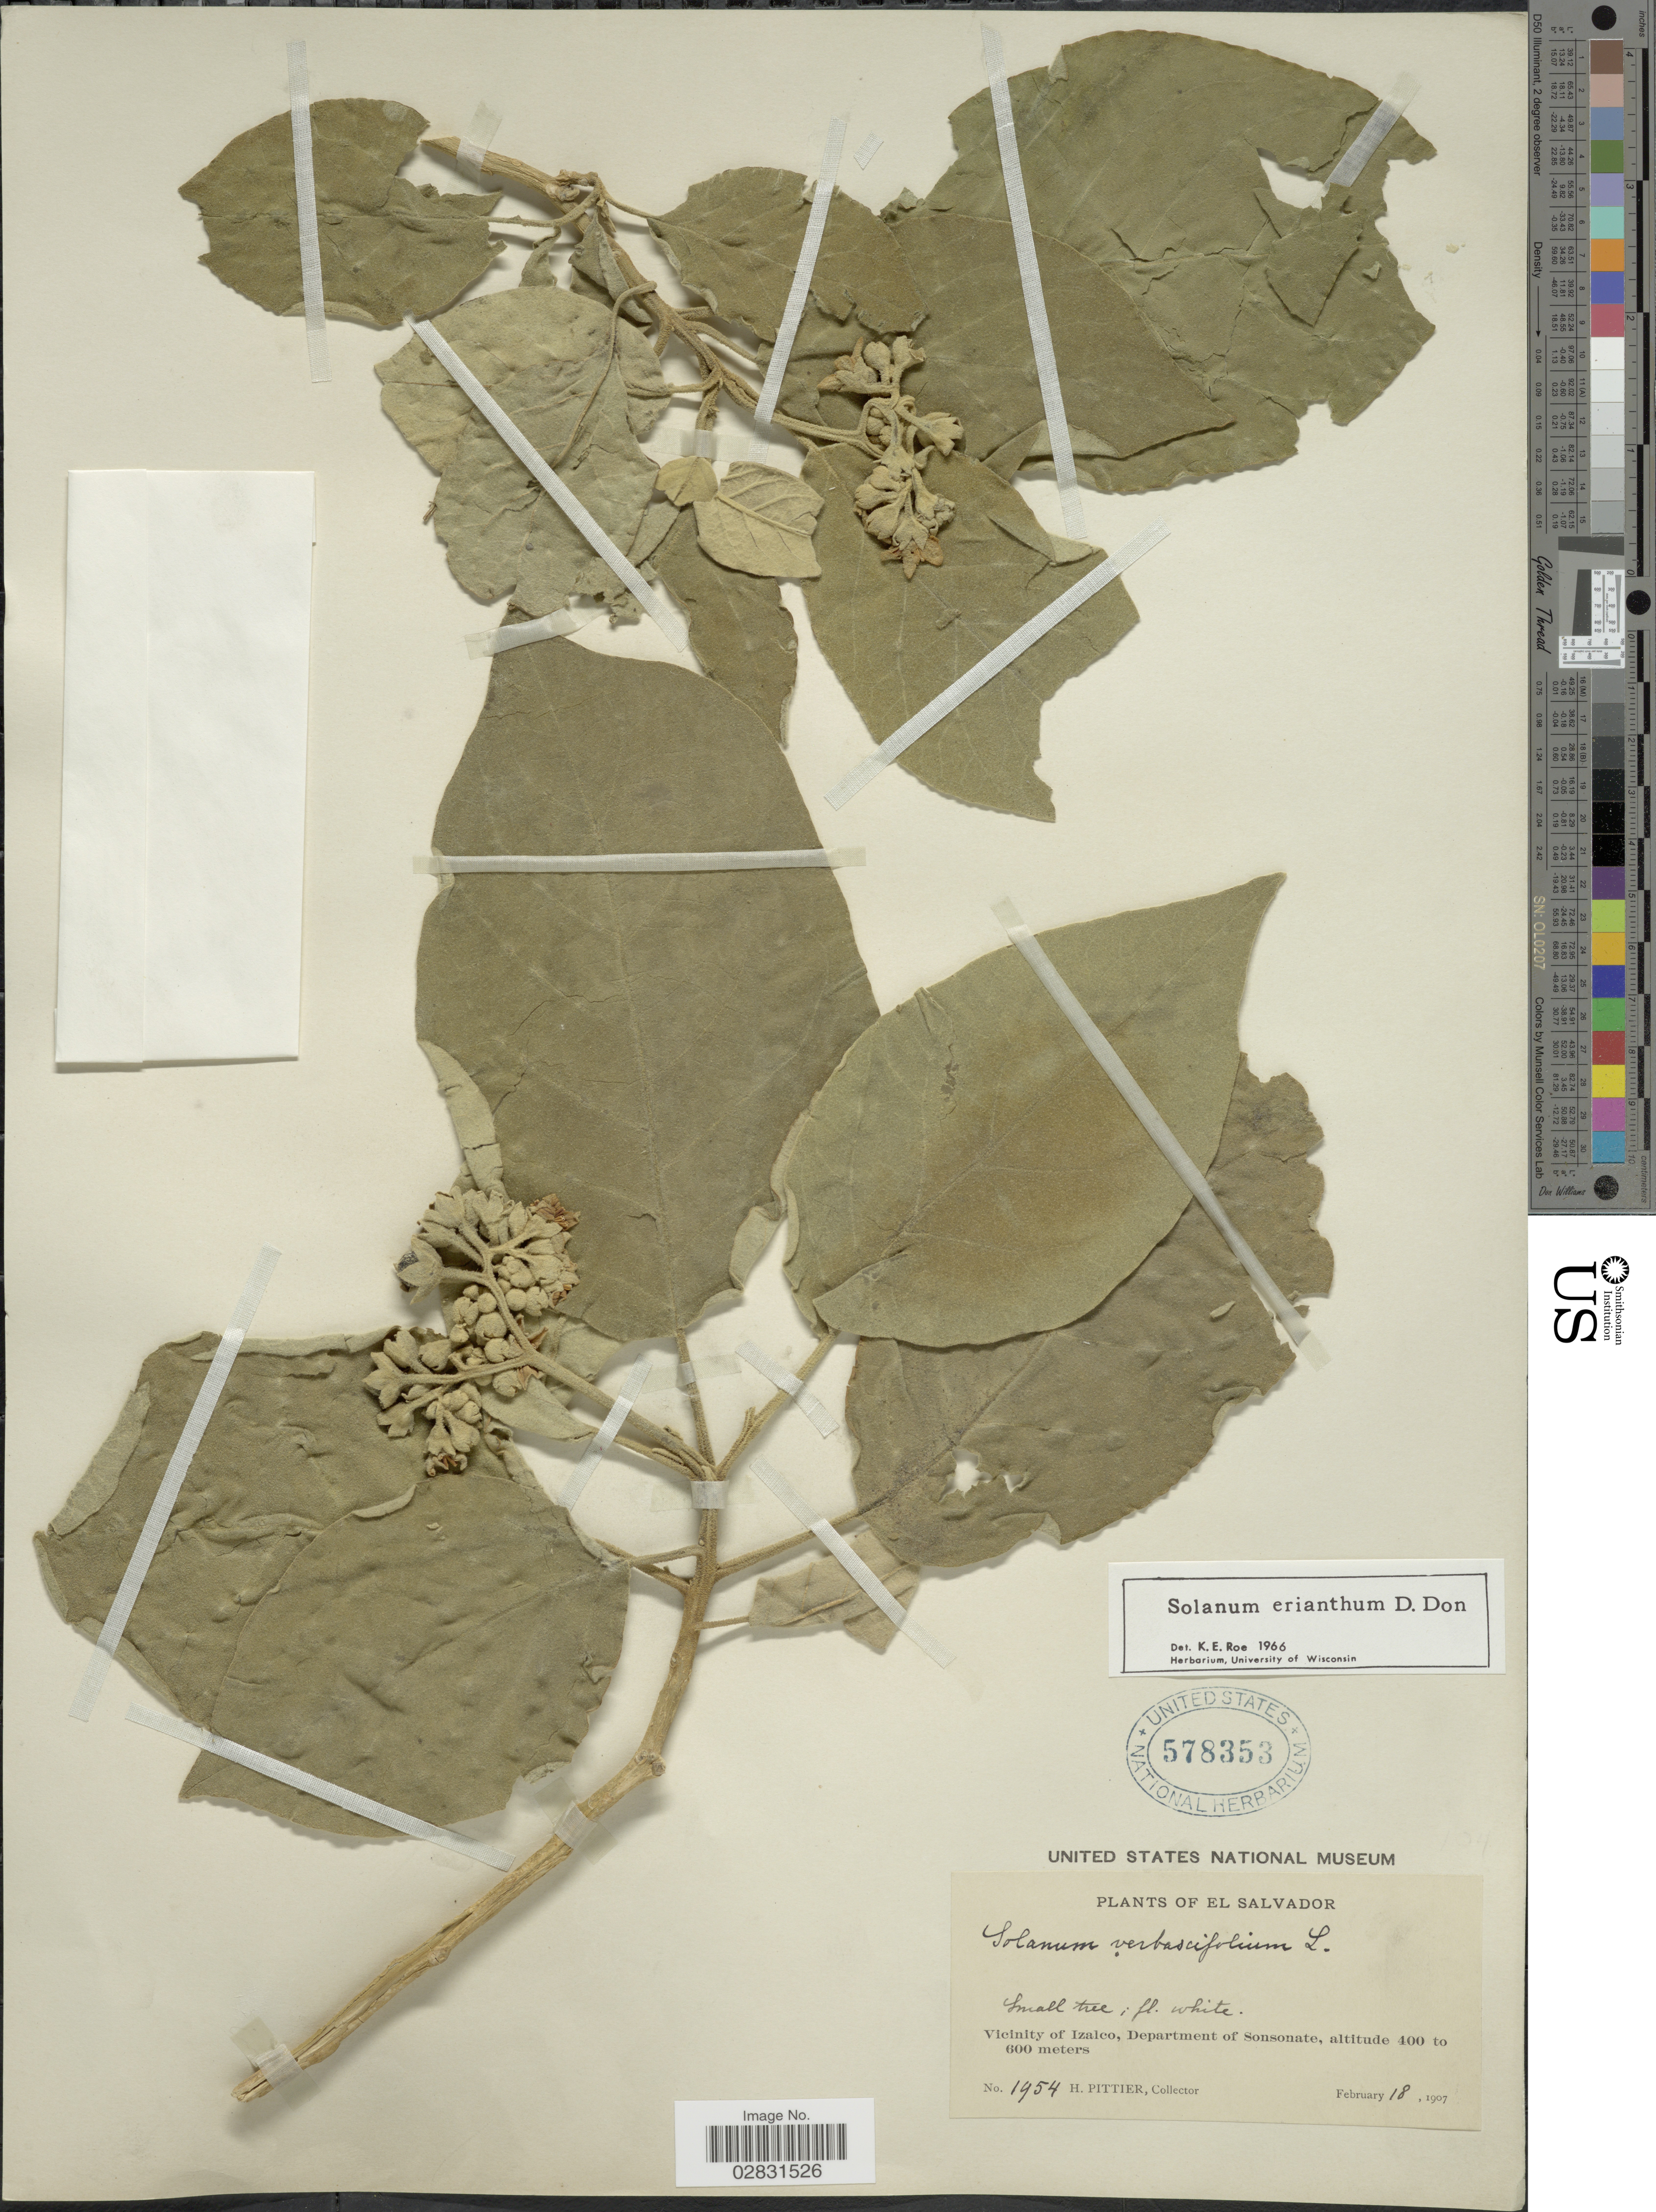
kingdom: Plantae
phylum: Tracheophyta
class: Magnoliopsida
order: Solanales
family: Solanaceae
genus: Solanum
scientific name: Solanum erianthum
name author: D. Don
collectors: H. F. Pittier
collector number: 1954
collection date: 1907-02-18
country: El Salvador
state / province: Sonsonate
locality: Vicinity of Izalco, Department of Sonsonate.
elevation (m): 400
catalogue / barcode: US 578353